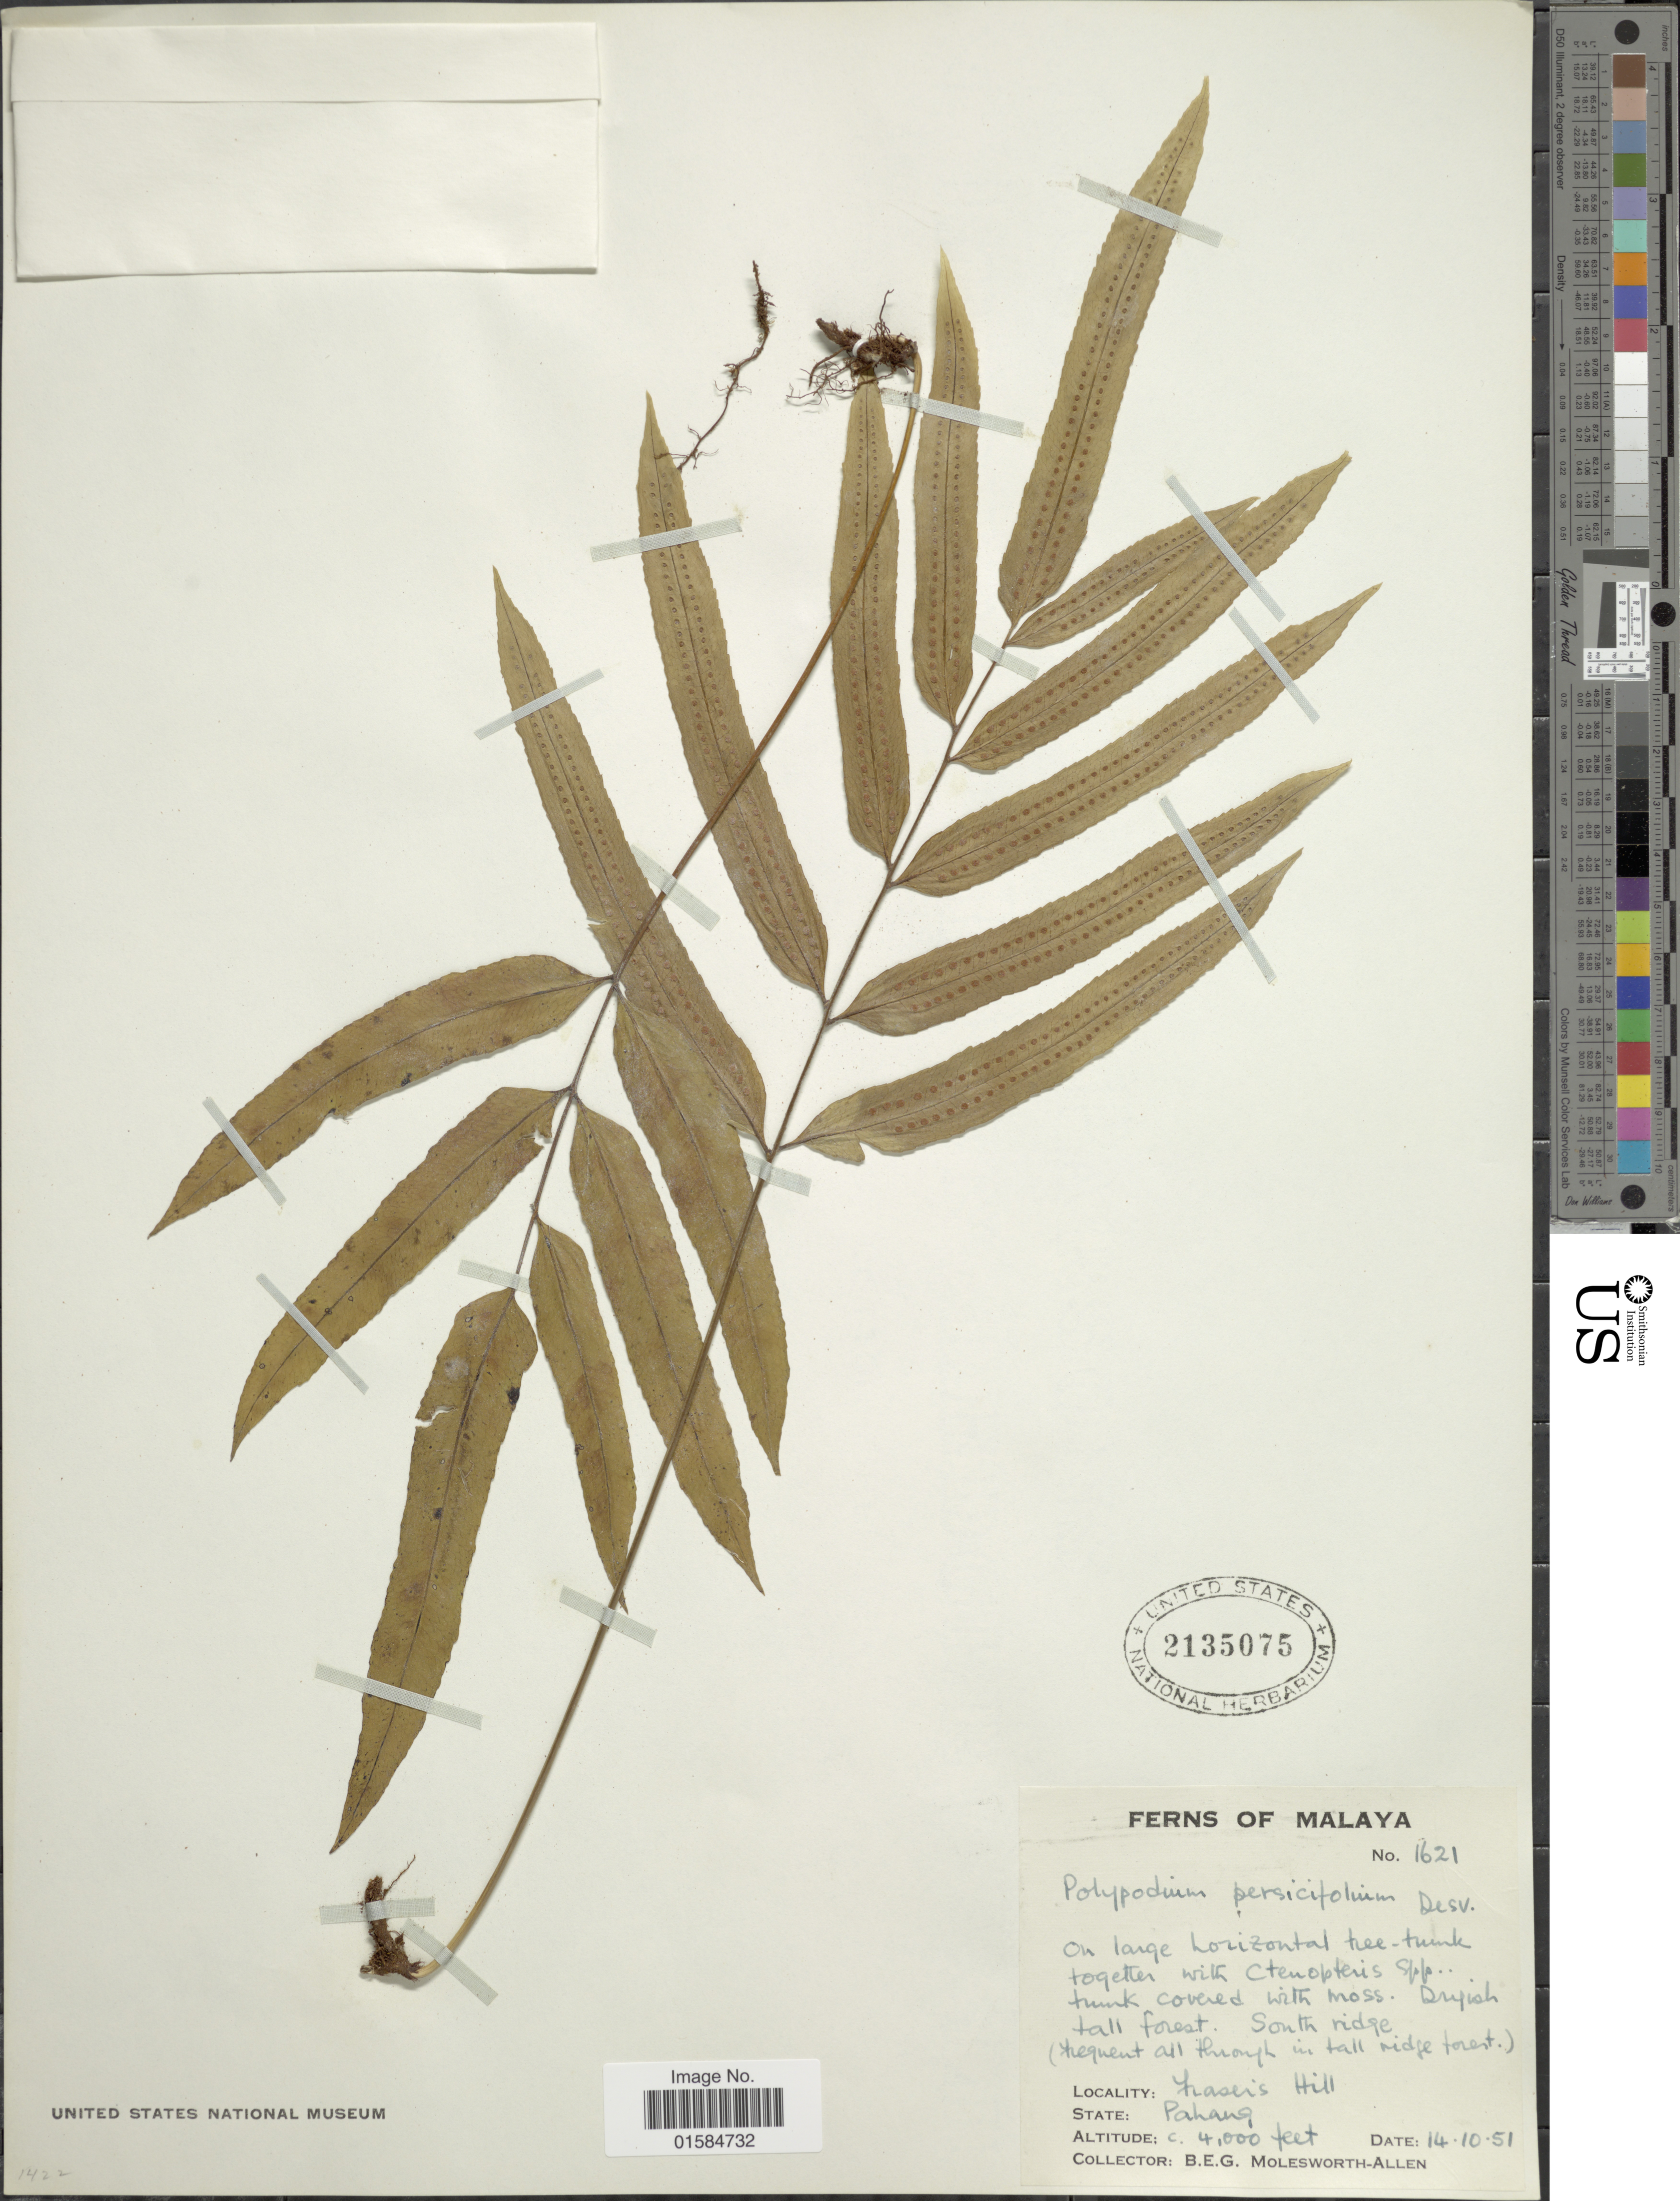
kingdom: Plantae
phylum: Tracheophyta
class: Polypodiopsida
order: Polypodiales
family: Polypodiaceae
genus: Goniophlebium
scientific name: Goniophlebium persicifolium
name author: (Desv.) Bedd.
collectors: B. E. G. Molesworth-Allen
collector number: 1621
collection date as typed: Transcribed d/m/y: 14/10/51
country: Malaysia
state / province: Pahang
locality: Malaya, Fraser's Hill, State Pahang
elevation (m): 1219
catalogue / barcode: US 2135075